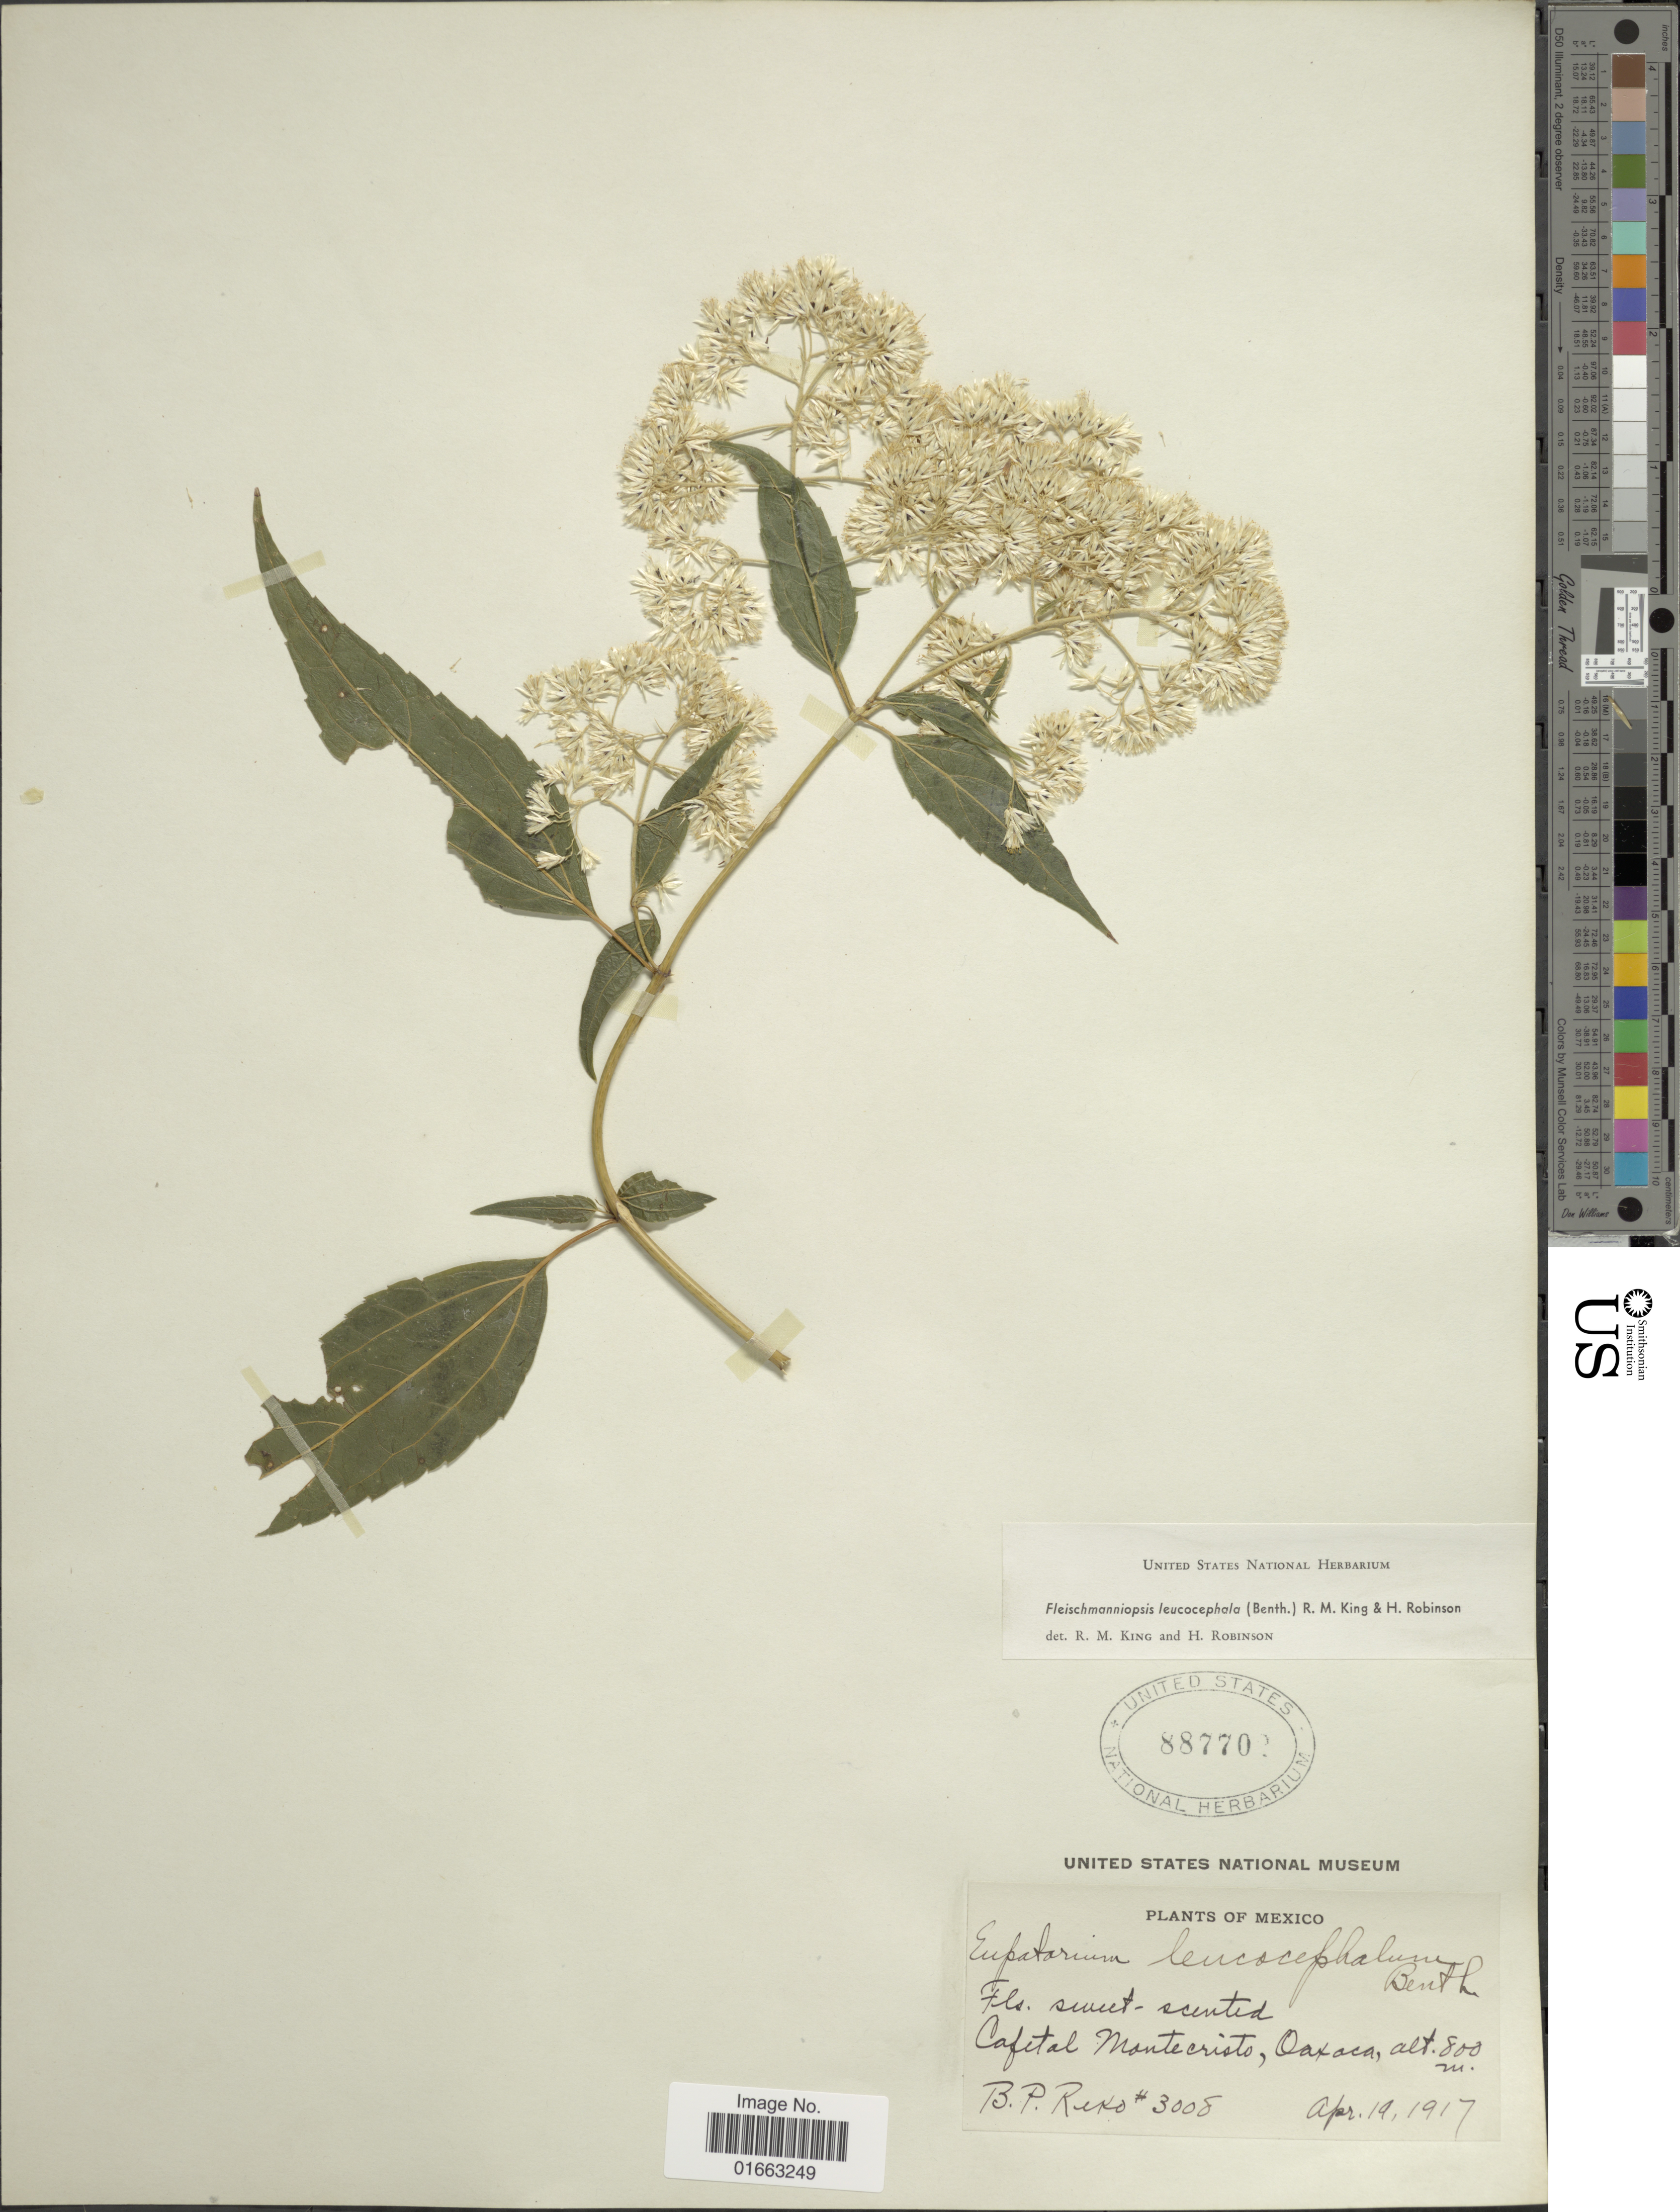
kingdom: Plantae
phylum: Tracheophyta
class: Magnoliopsida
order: Asterales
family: Asteraceae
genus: Fleischmanniopsis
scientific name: Fleischmanniopsis leucocephala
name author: (Benth.) R.M. King & H. Rob.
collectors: B. P. Reko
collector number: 3008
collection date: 1917-04-19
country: Mexico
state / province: Oaxaca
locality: Cafetal Montecristo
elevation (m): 800